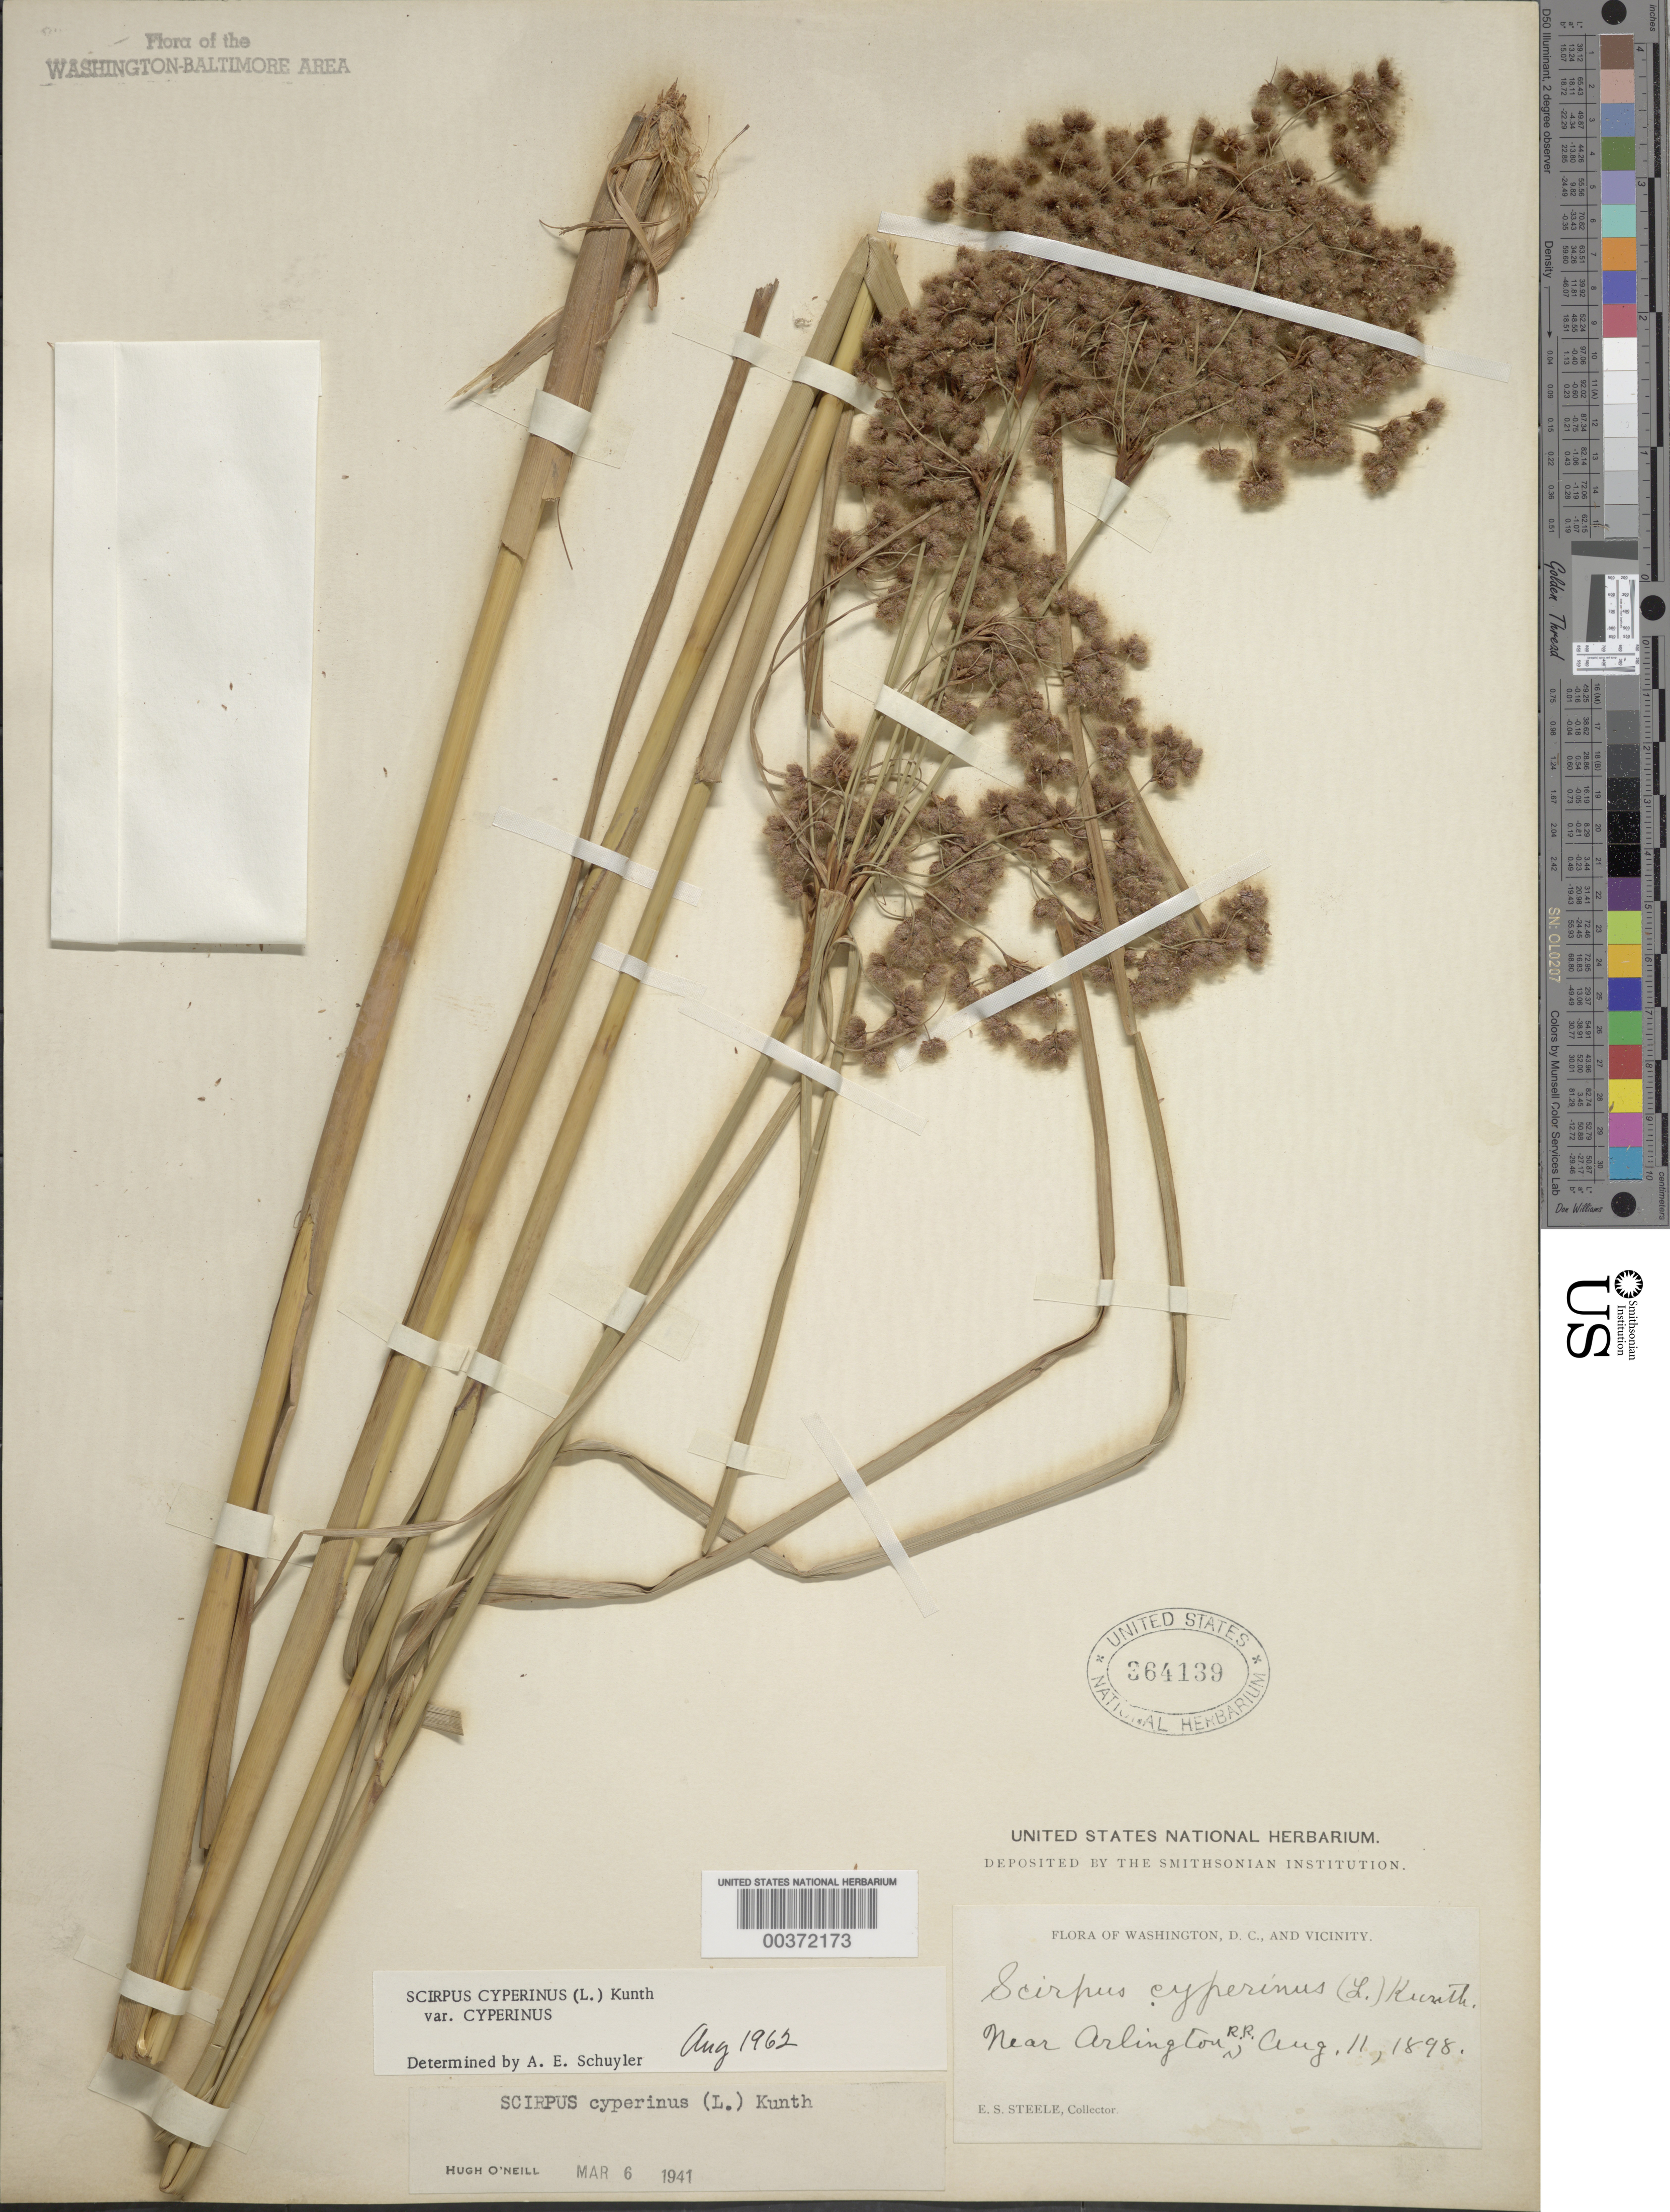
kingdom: Plantae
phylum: Tracheophyta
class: Liliopsida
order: Poales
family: Cyperaceae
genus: Scirpus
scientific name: Scirpus cyperinus var. cyperinus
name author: (L.) Kunth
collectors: E. Steele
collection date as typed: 11 Aug 1898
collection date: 1898-08-11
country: United States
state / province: Virginia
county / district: Arlington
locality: Arlington railroad vicinity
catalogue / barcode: US 364139